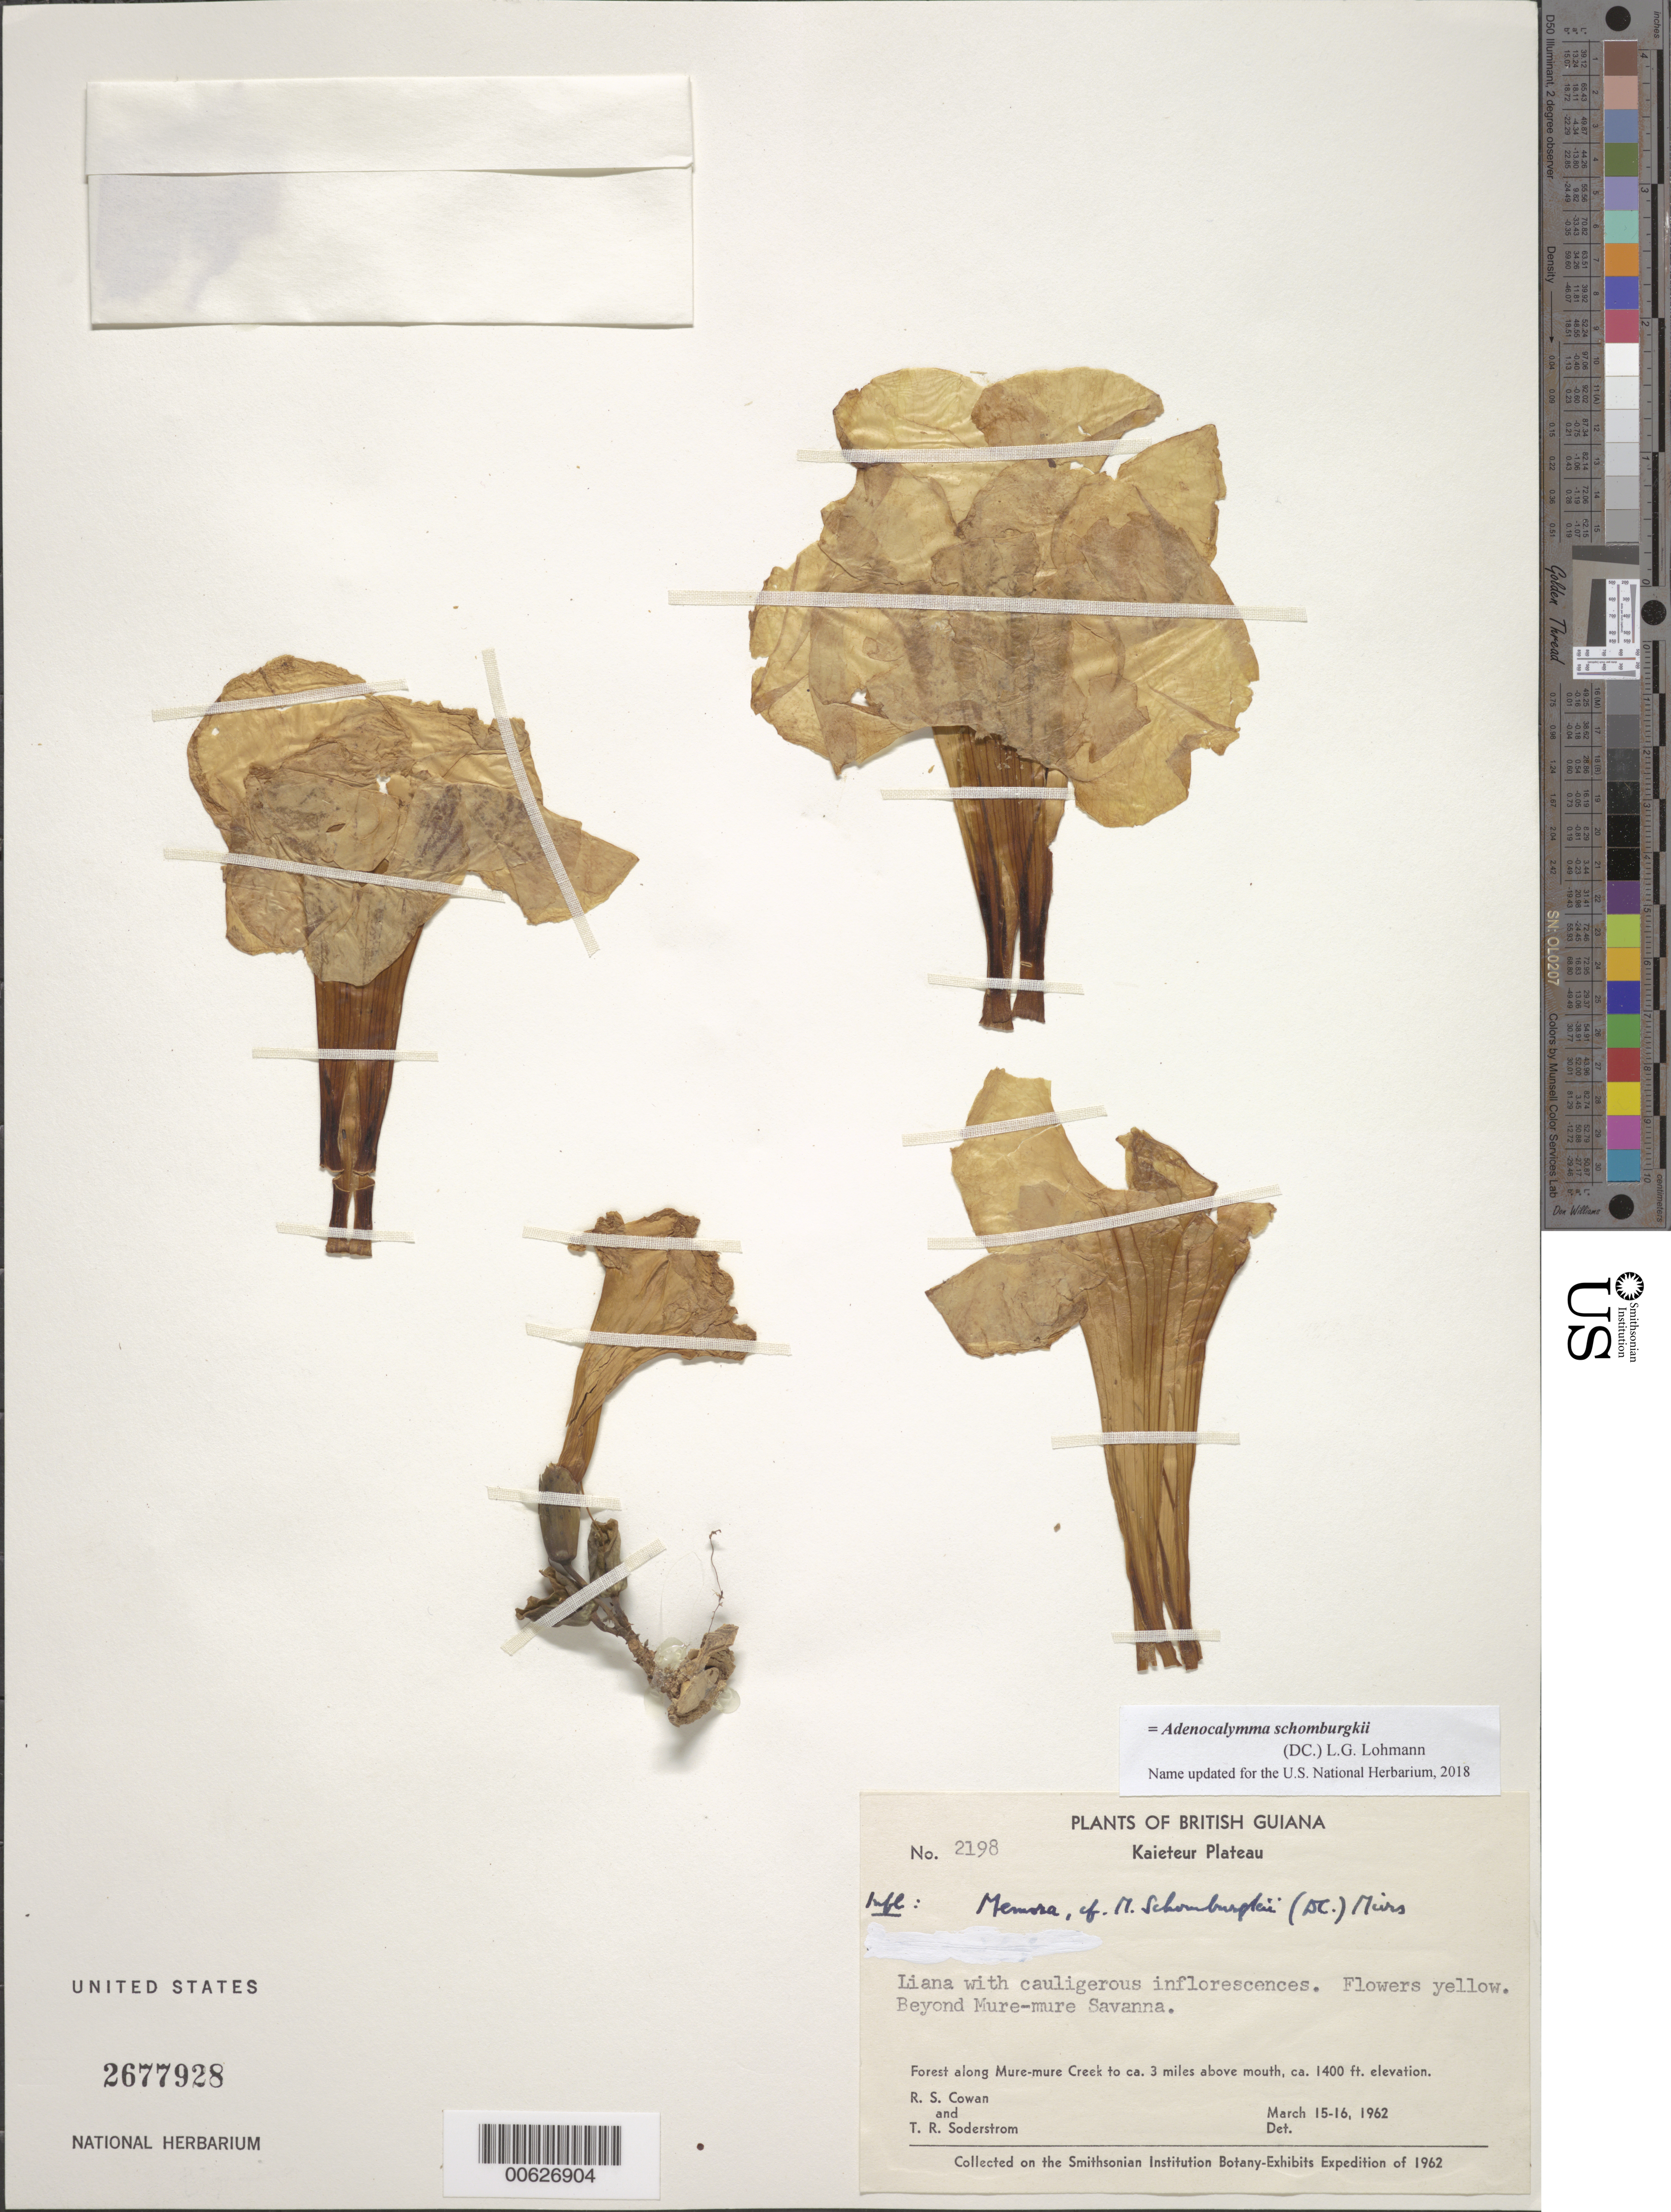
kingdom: Plantae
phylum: Tracheophyta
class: Magnoliopsida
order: Lamiales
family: Bignoniaceae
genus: Adenocalymma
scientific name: Adenocalymma schomburgkii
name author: (DC.) L.G. Lohmann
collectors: R. S. Cowan & T. R. Soderstrom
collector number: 2198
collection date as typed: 15-Mar-62 to 16-Mar-62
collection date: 1962-03-15/1962-03-16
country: Guyana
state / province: Potaro-Siparuni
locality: Kaieteur Plateau, Mure-mure Creek to ca. 3 mi. above mouth; beyond Mure-mure Savanna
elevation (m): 427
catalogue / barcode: US 2677928